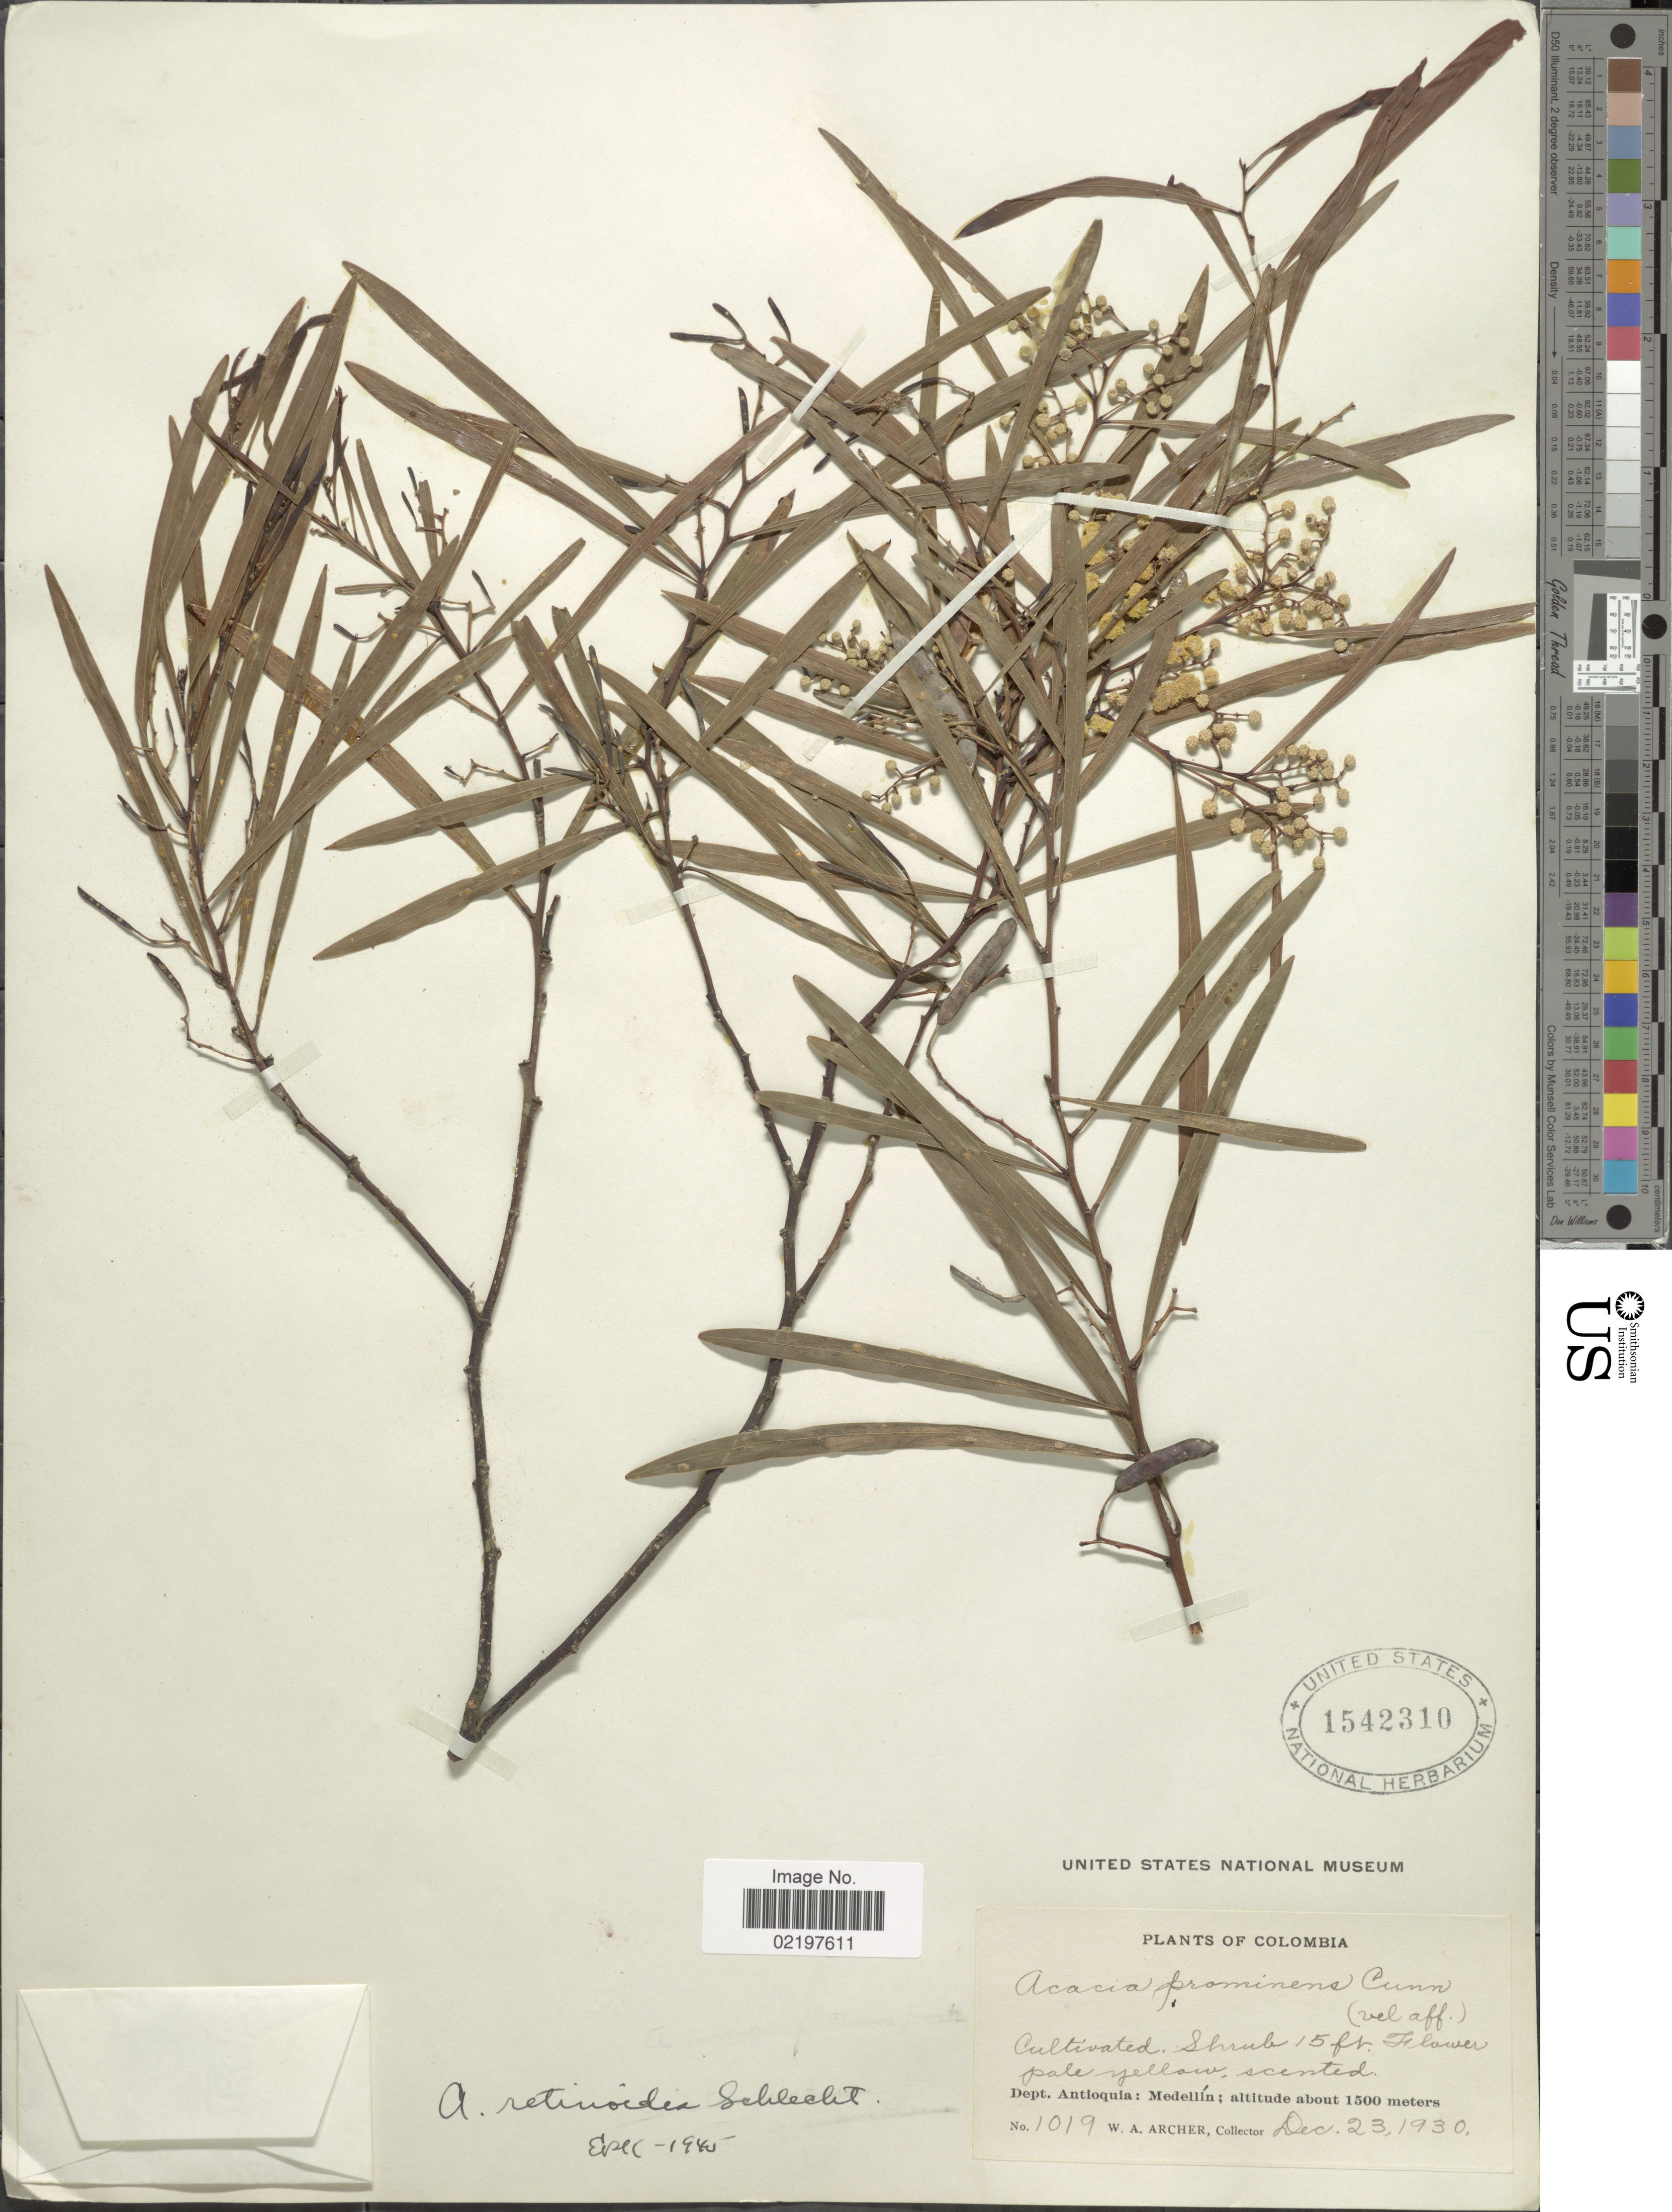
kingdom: Plantae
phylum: Tracheophyta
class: Magnoliopsida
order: Fabales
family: Fabaceae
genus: Acacia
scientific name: Acacia retinodes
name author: Schltdl.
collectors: W. A. Archer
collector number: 1019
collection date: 1930-12-23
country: Colombia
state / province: Antioquia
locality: Dept. Antioquia: Medellin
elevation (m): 1500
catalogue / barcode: US 1542310